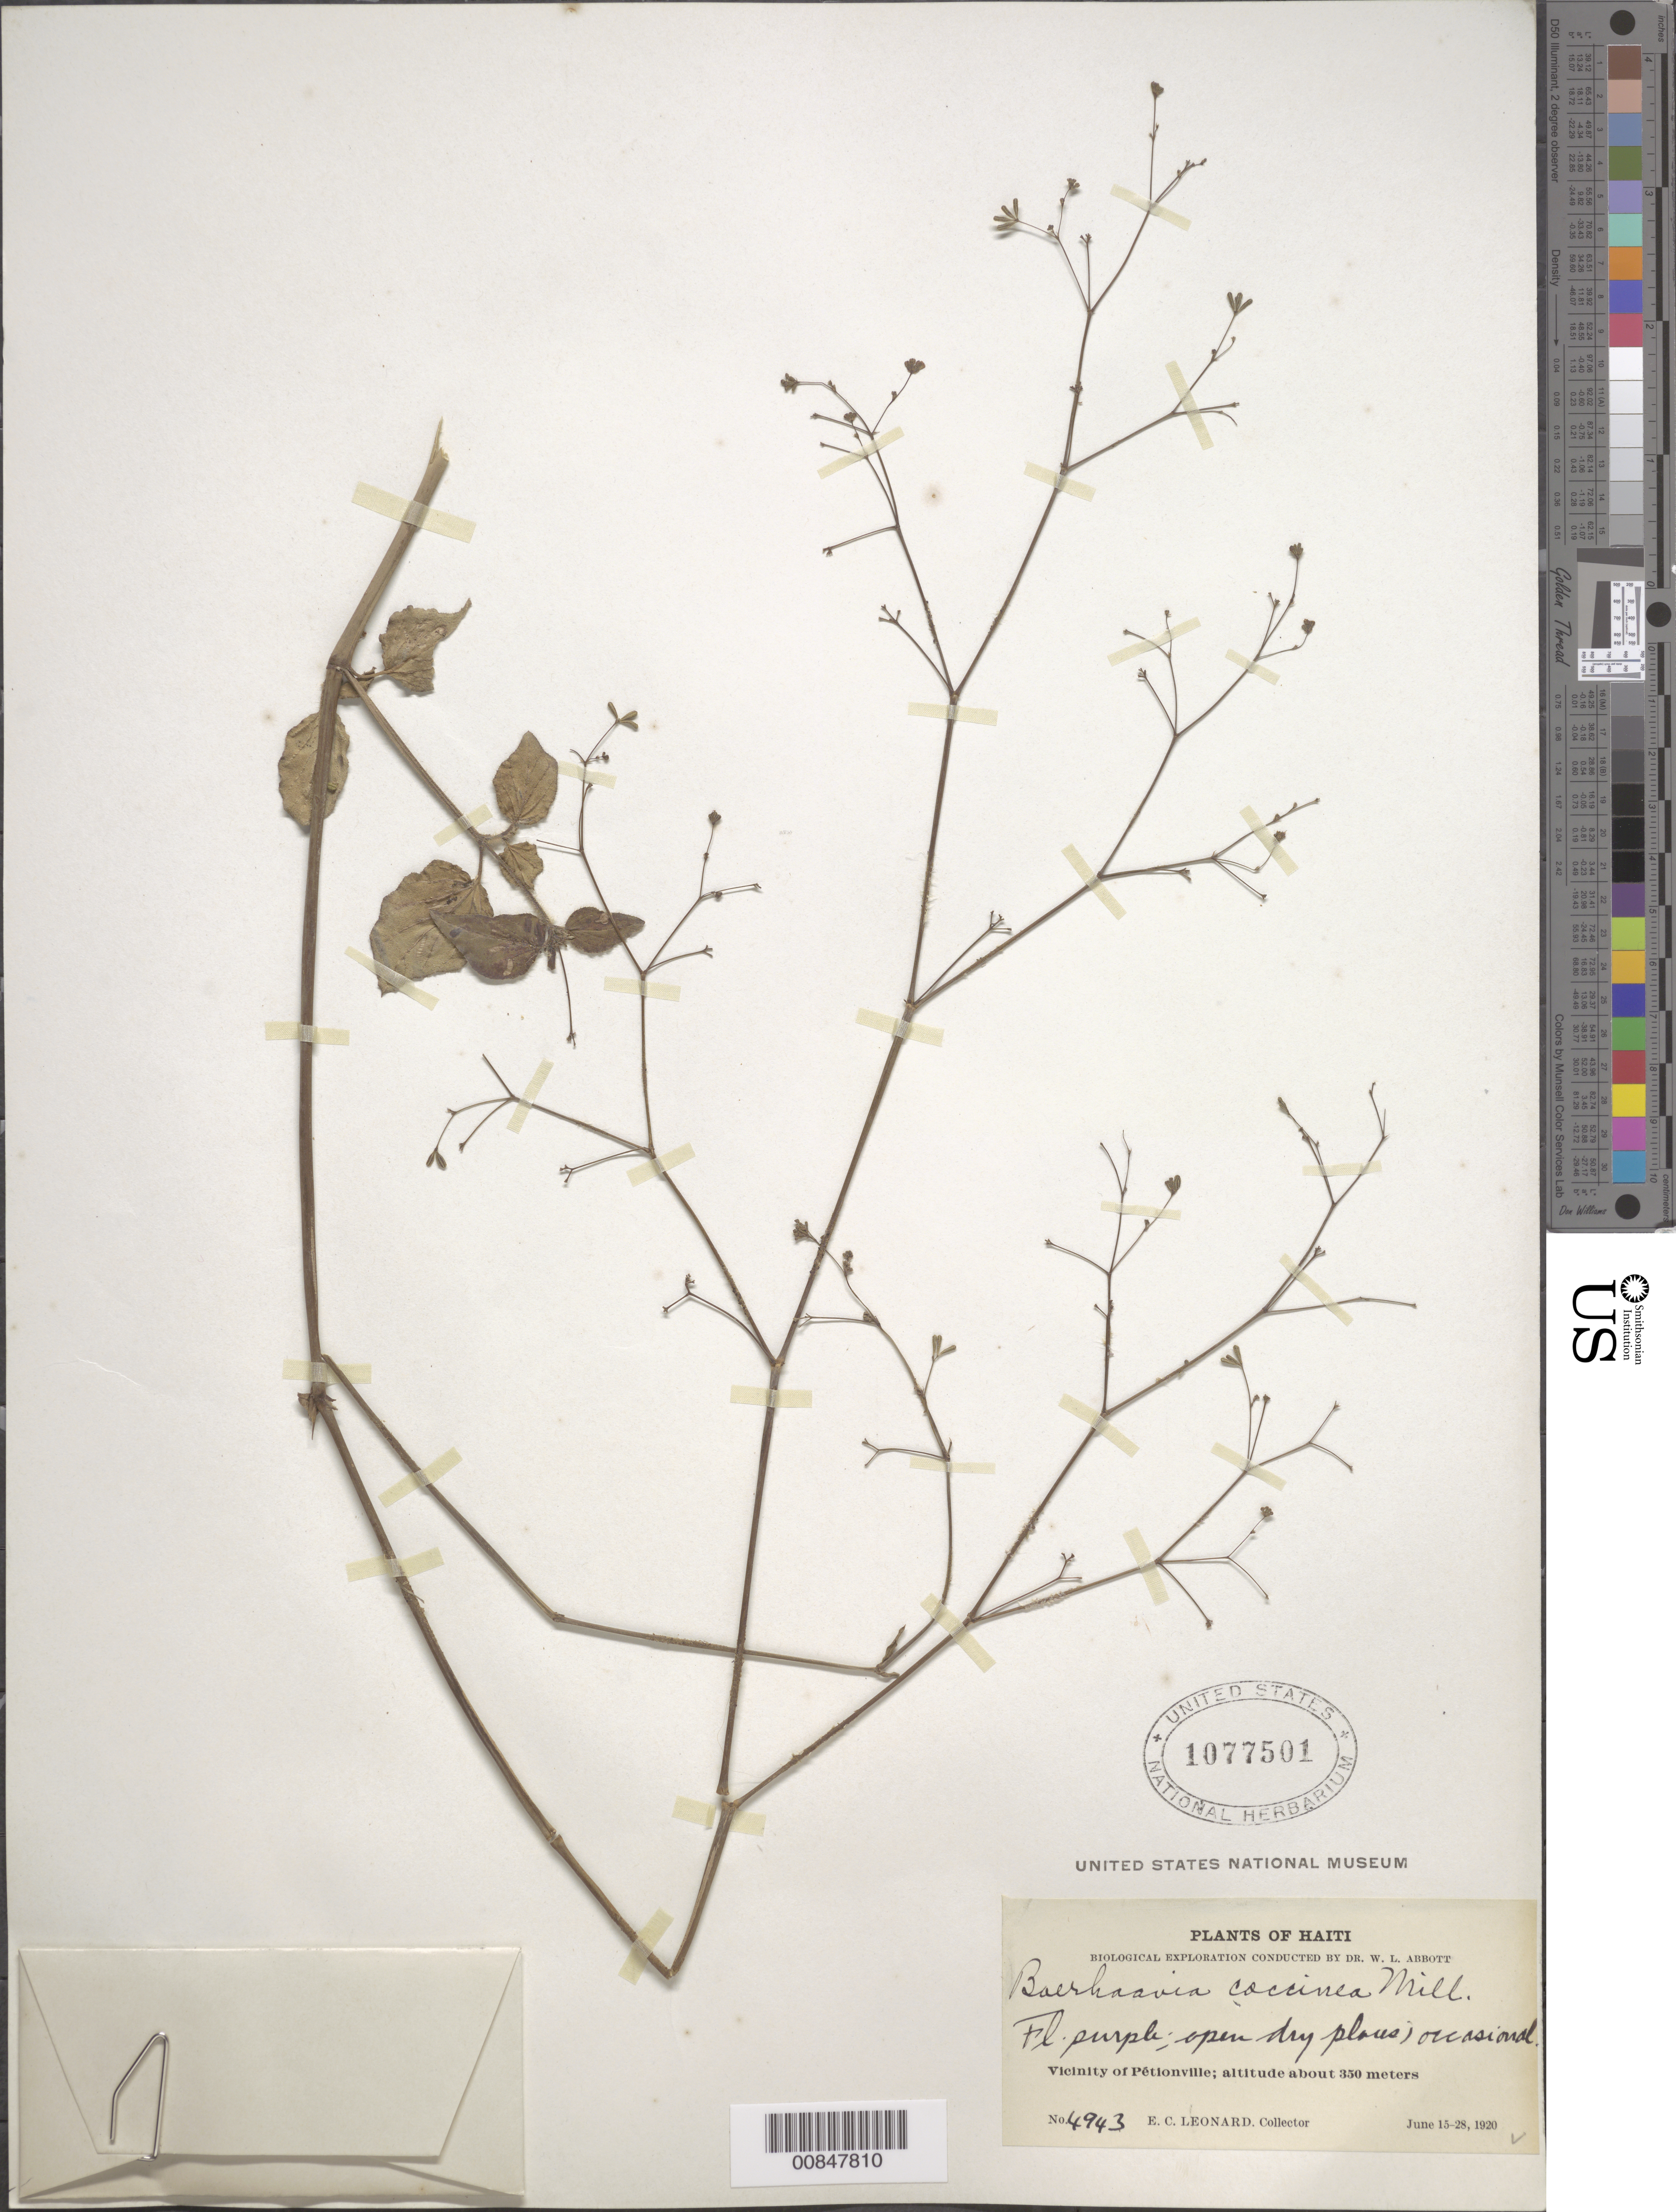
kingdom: Plantae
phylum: Tracheophyta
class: Magnoliopsida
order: Caryophyllales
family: Nyctaginaceae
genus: Boerhavia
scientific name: Boerhavia coccinea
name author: Mill.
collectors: E. C. Leonard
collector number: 4943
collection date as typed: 15 Jun 1920 to 28 Jun 1920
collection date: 1920-06-15/1920-06-28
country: Haiti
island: Hispaniola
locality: Vicinity of Pétionville.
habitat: Open dry places.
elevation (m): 350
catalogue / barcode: US 1077501